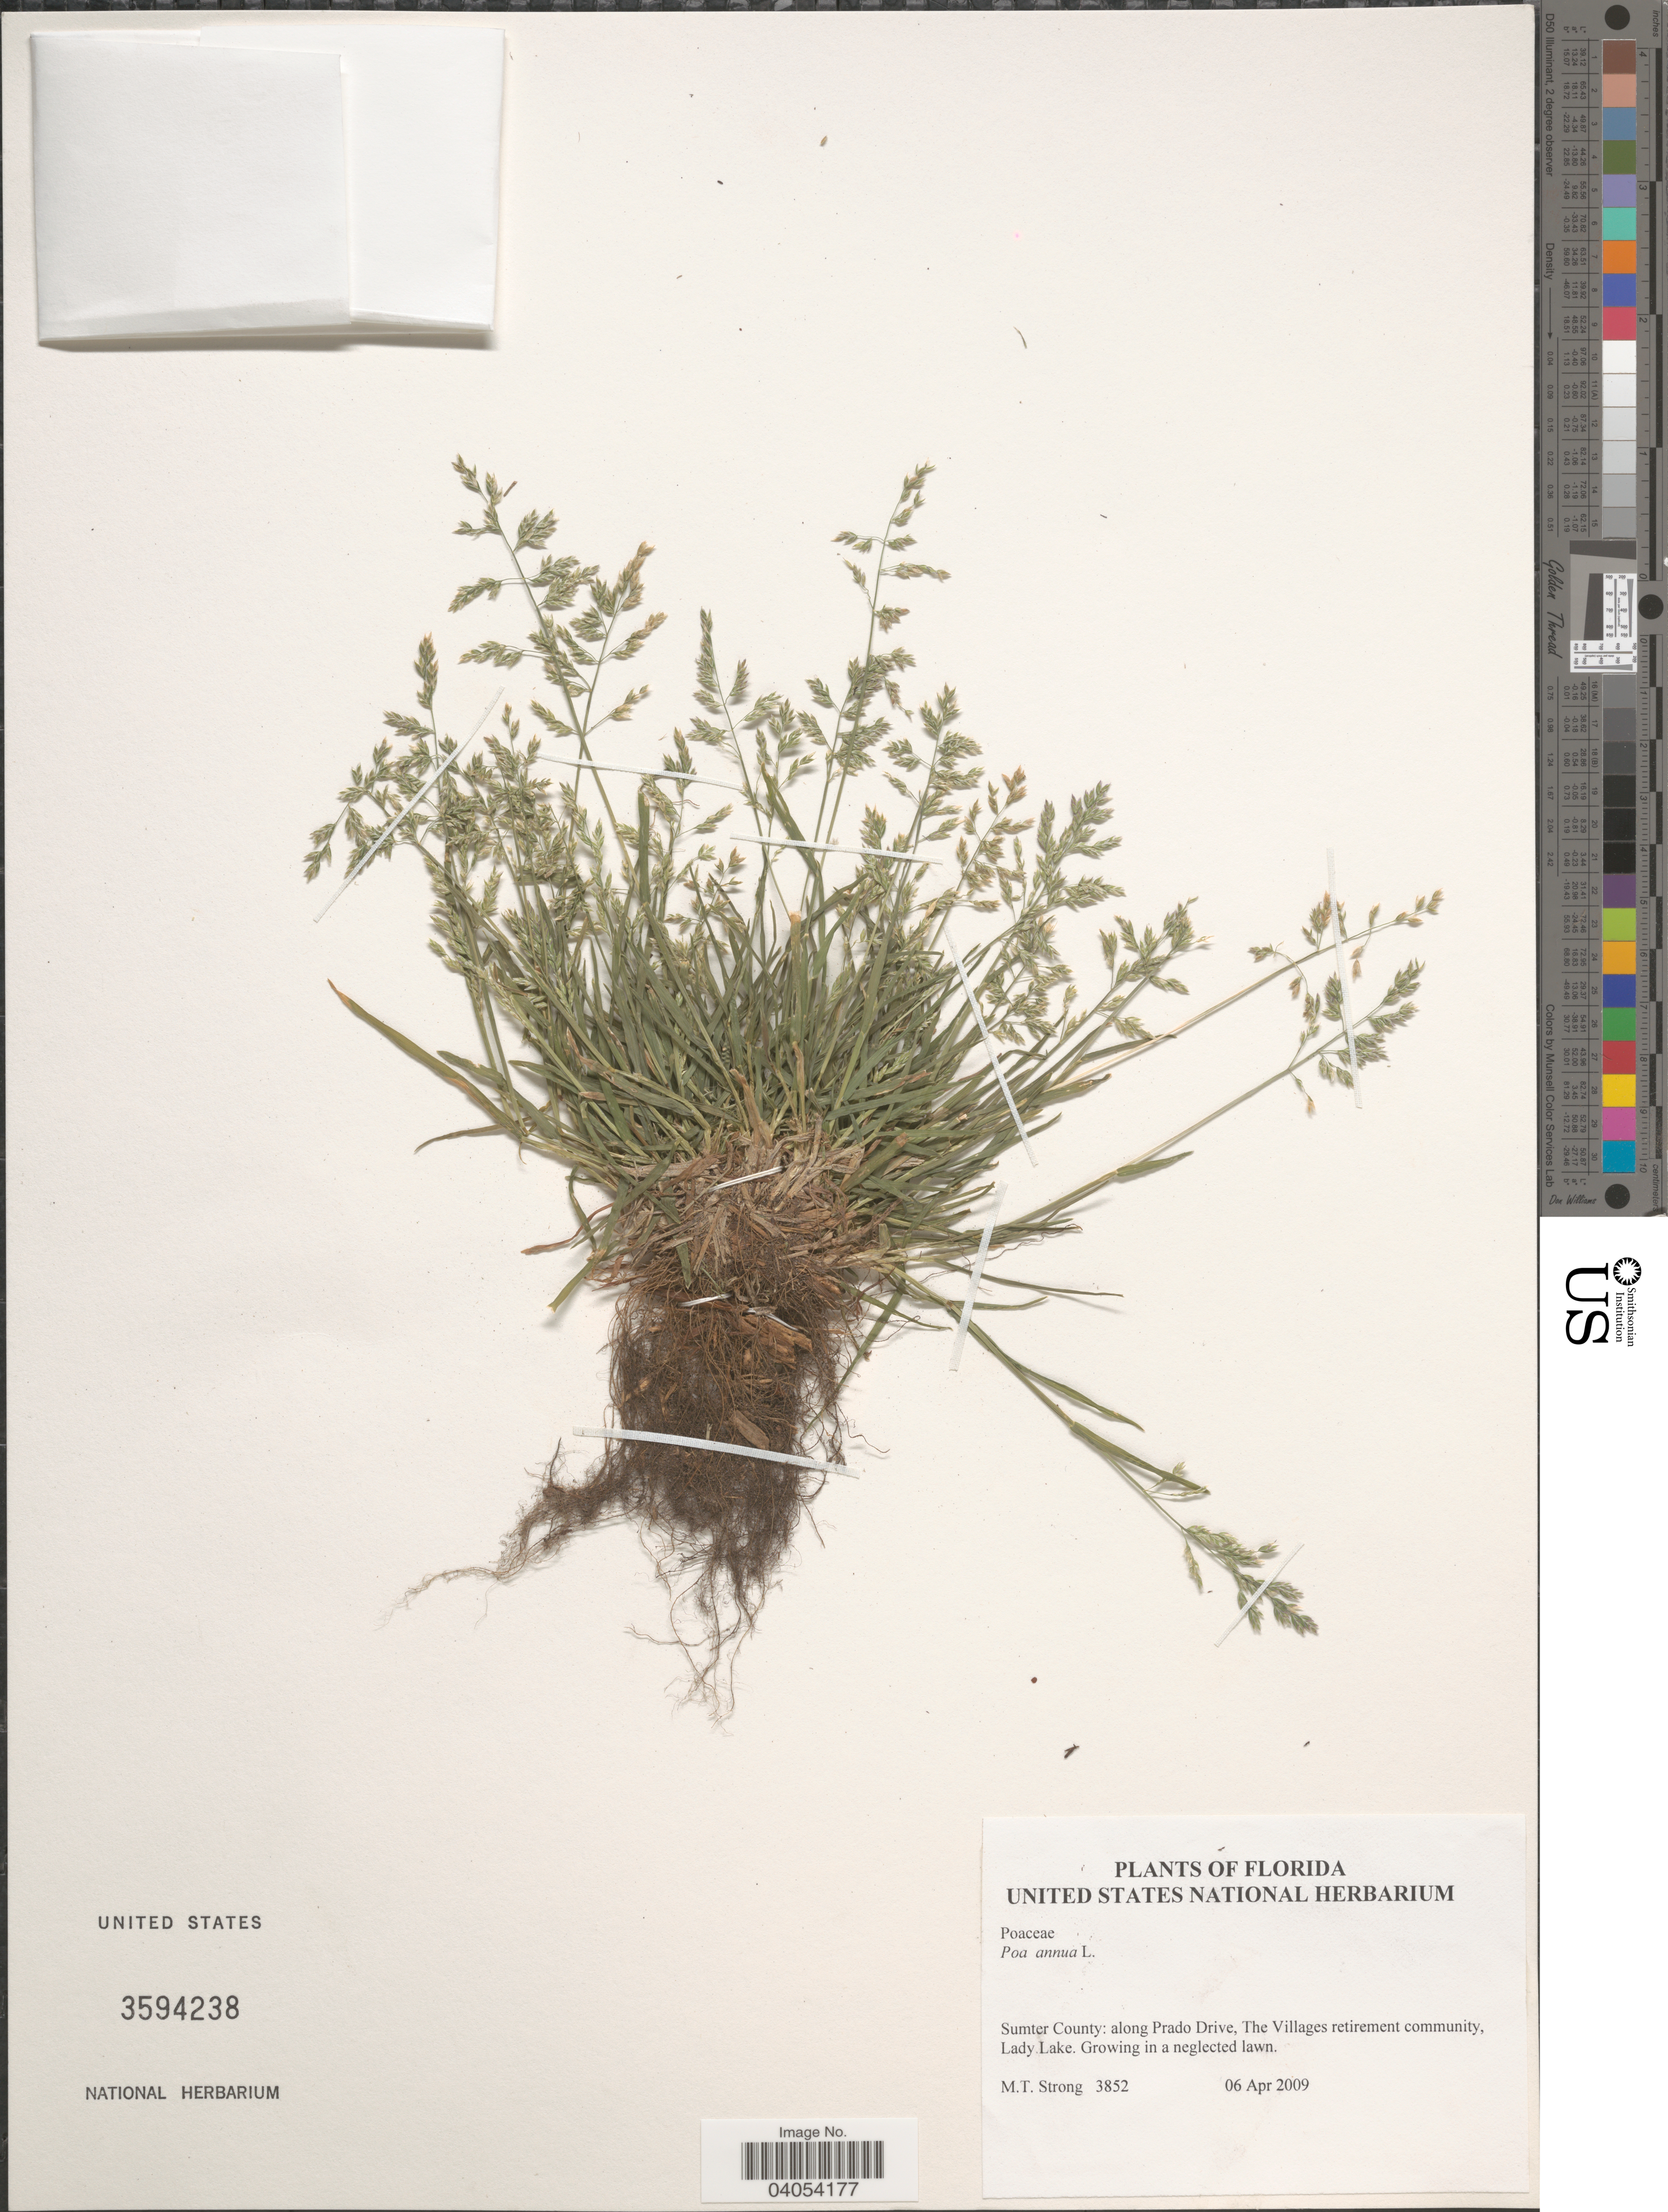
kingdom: Plantae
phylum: Tracheophyta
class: Liliopsida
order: Poales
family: Poaceae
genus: Poa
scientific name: Poa annua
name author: L.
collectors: M. T. Strong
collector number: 3852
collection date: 2009-04-06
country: United States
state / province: Florida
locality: Sumter County: along Prado Drive, The Villages retirement community, Lady Lake.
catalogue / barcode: US 3594238